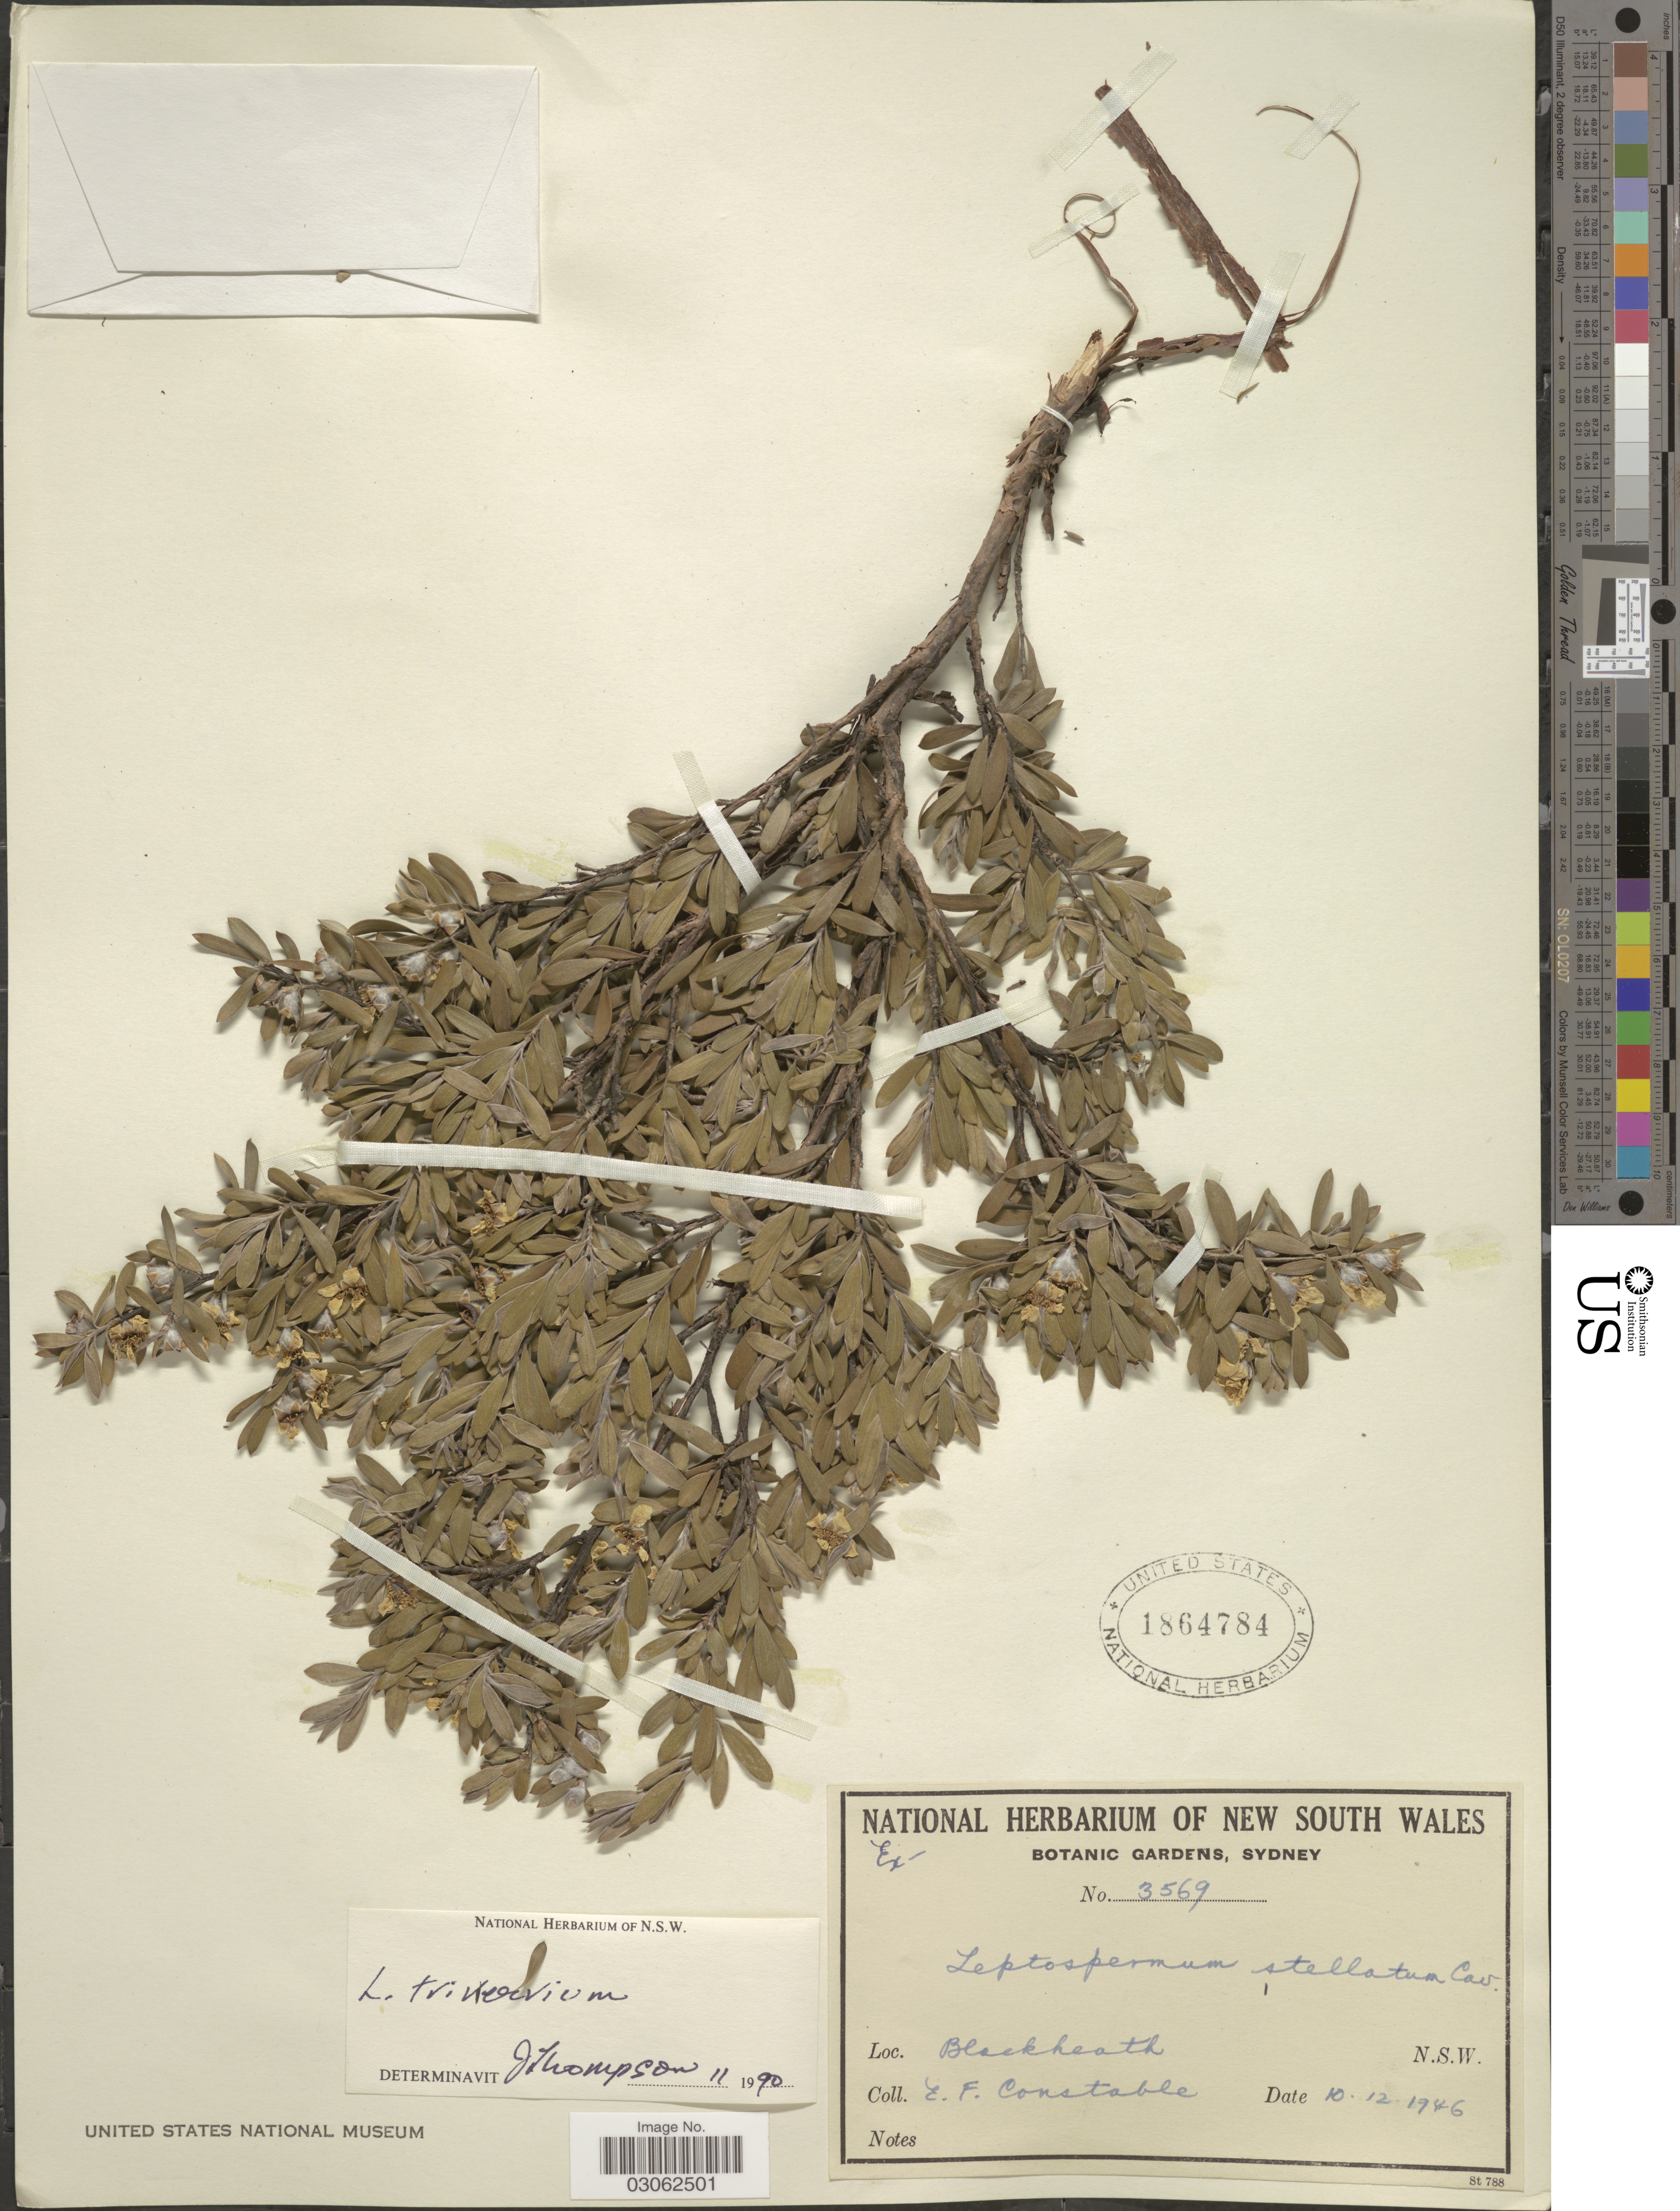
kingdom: Plantae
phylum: Tracheophyta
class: Magnoliopsida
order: Myrtales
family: Myrtaceae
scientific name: Gaudium trinervium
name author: (J. White) P.G. Wilson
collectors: E. F. Constable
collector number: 3569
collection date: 1946-12-10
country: Australia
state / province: New South Wales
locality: Blackheath N.S.W.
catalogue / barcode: US 1864784